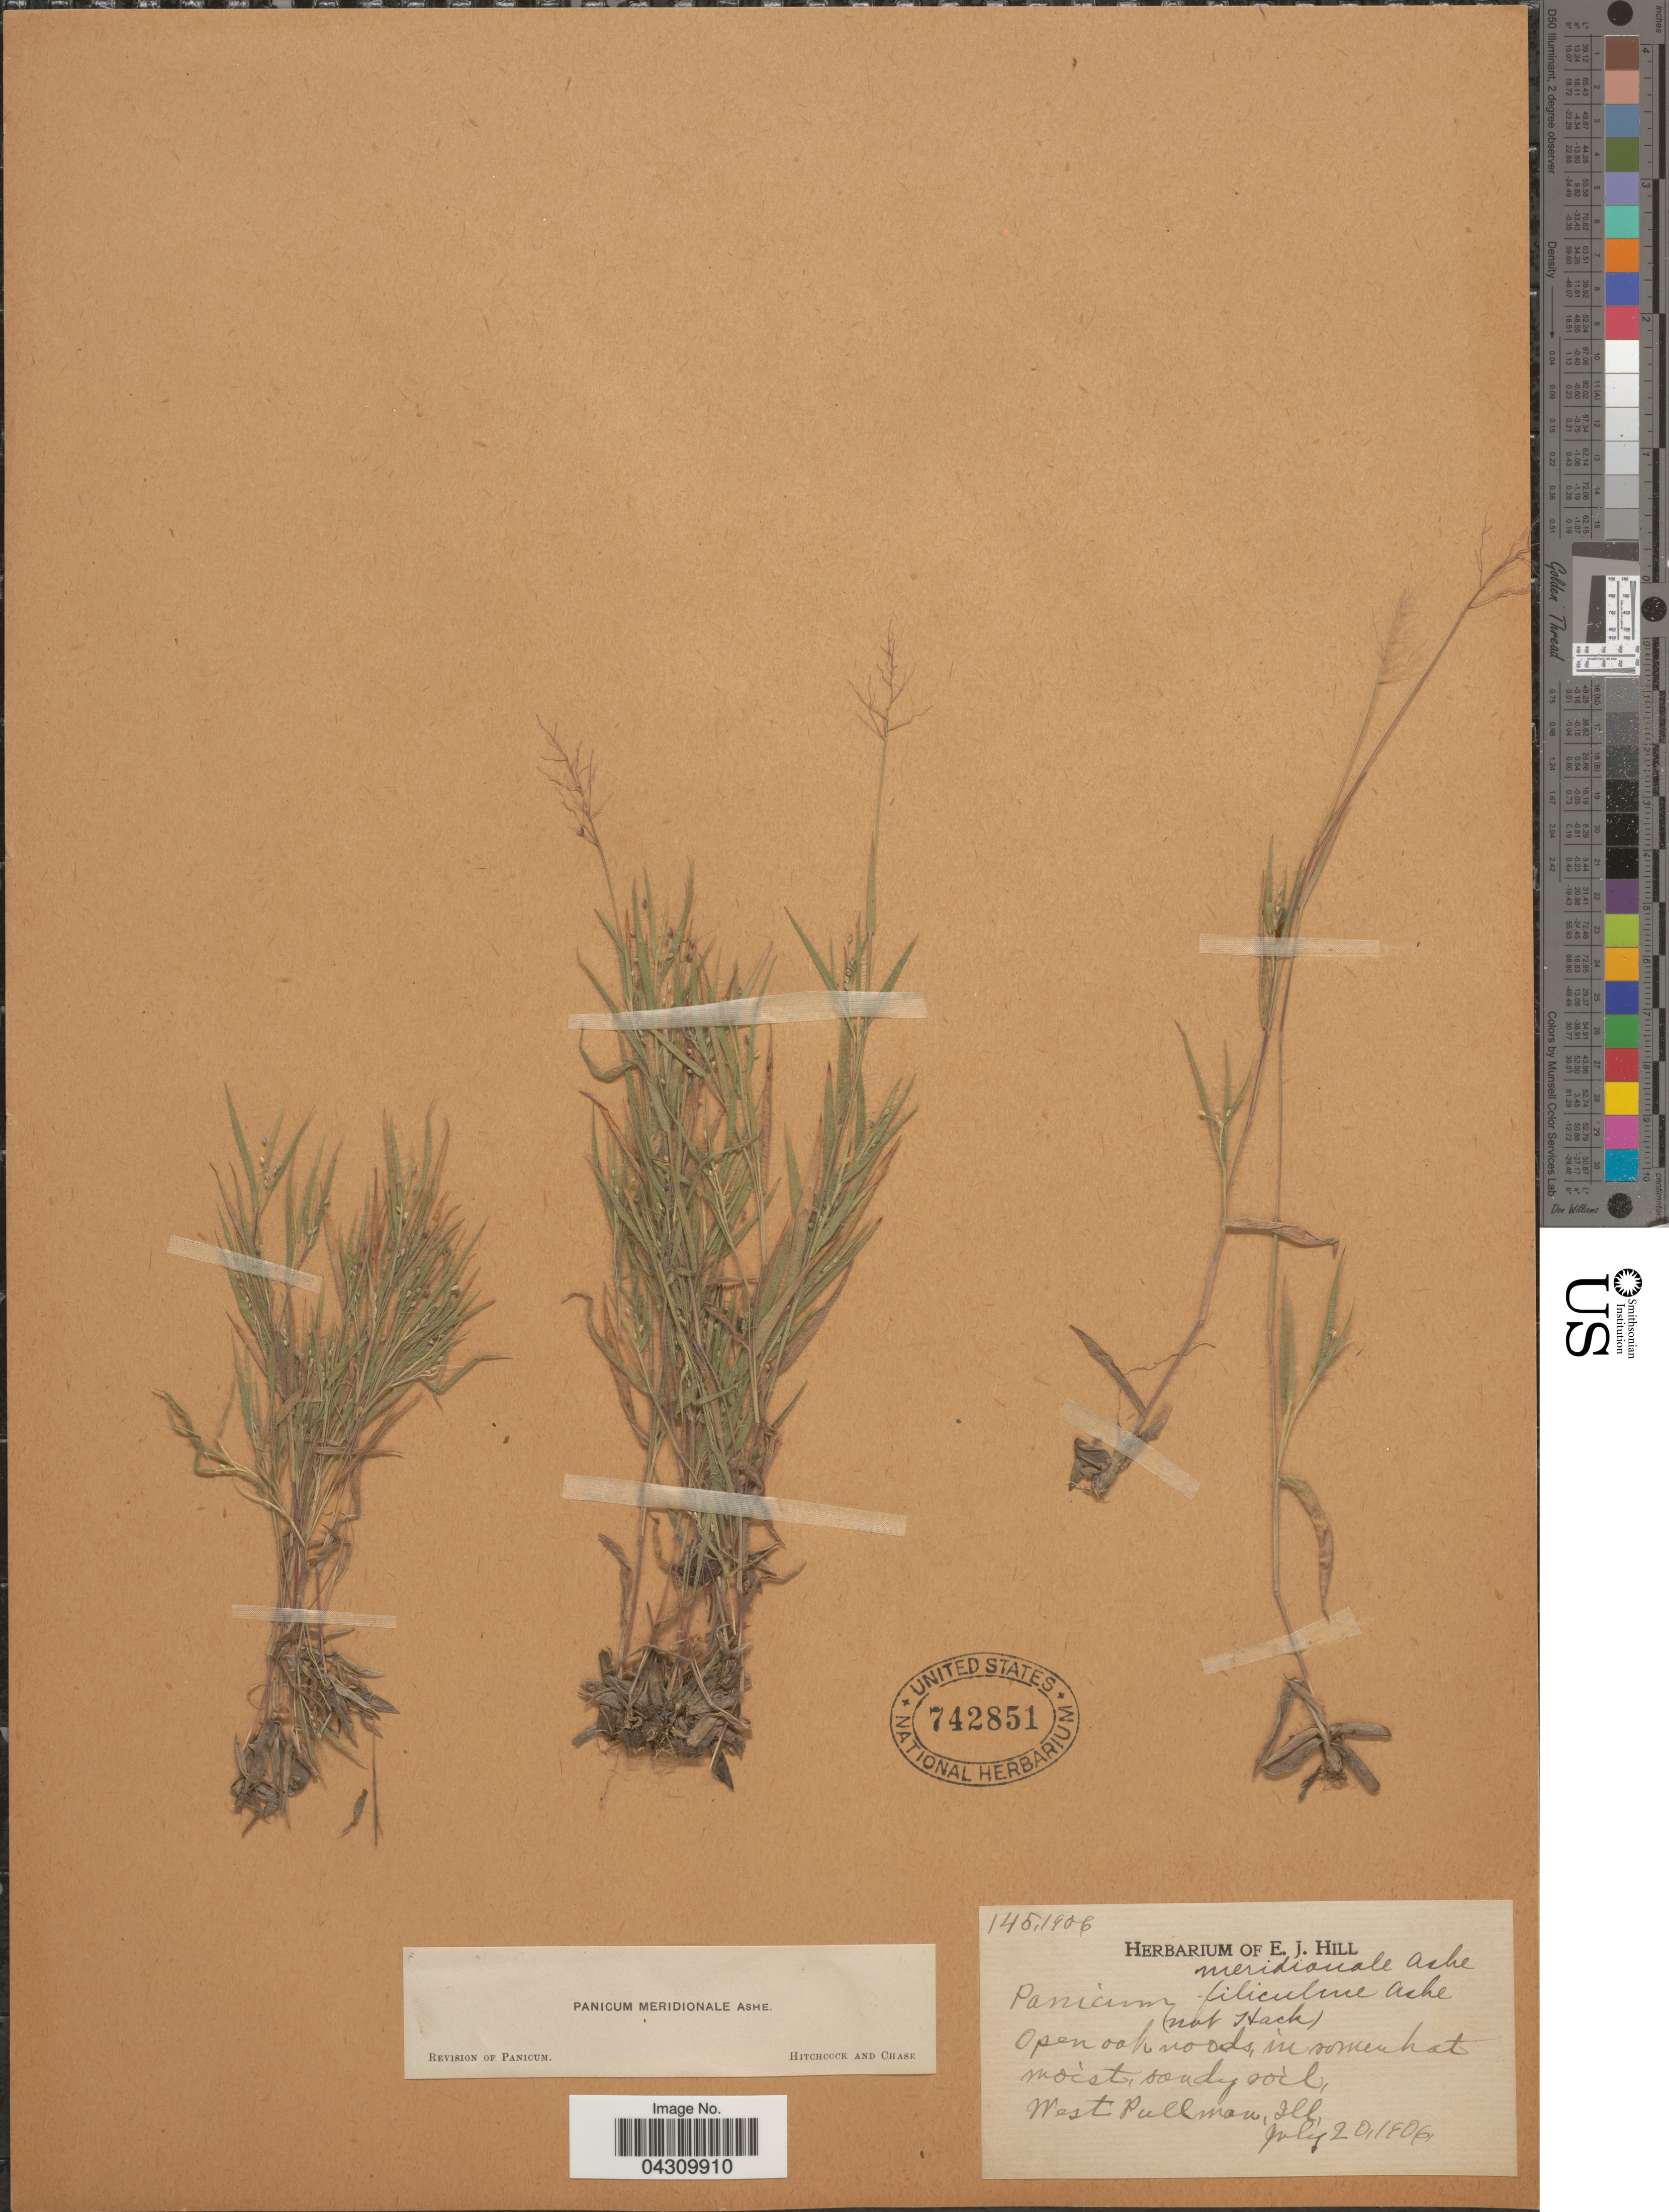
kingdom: Plantae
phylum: Tracheophyta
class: Liliopsida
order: Poales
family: Poaceae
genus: Dichanthelium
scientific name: Dichanthelium acuminatum var. acuminatum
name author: (Sw.) Gould & C.A. Clark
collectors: Ex herb. E. J. Hill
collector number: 1451906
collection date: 1906-07-20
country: United States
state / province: Illinois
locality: West Pullman.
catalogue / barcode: US 742851